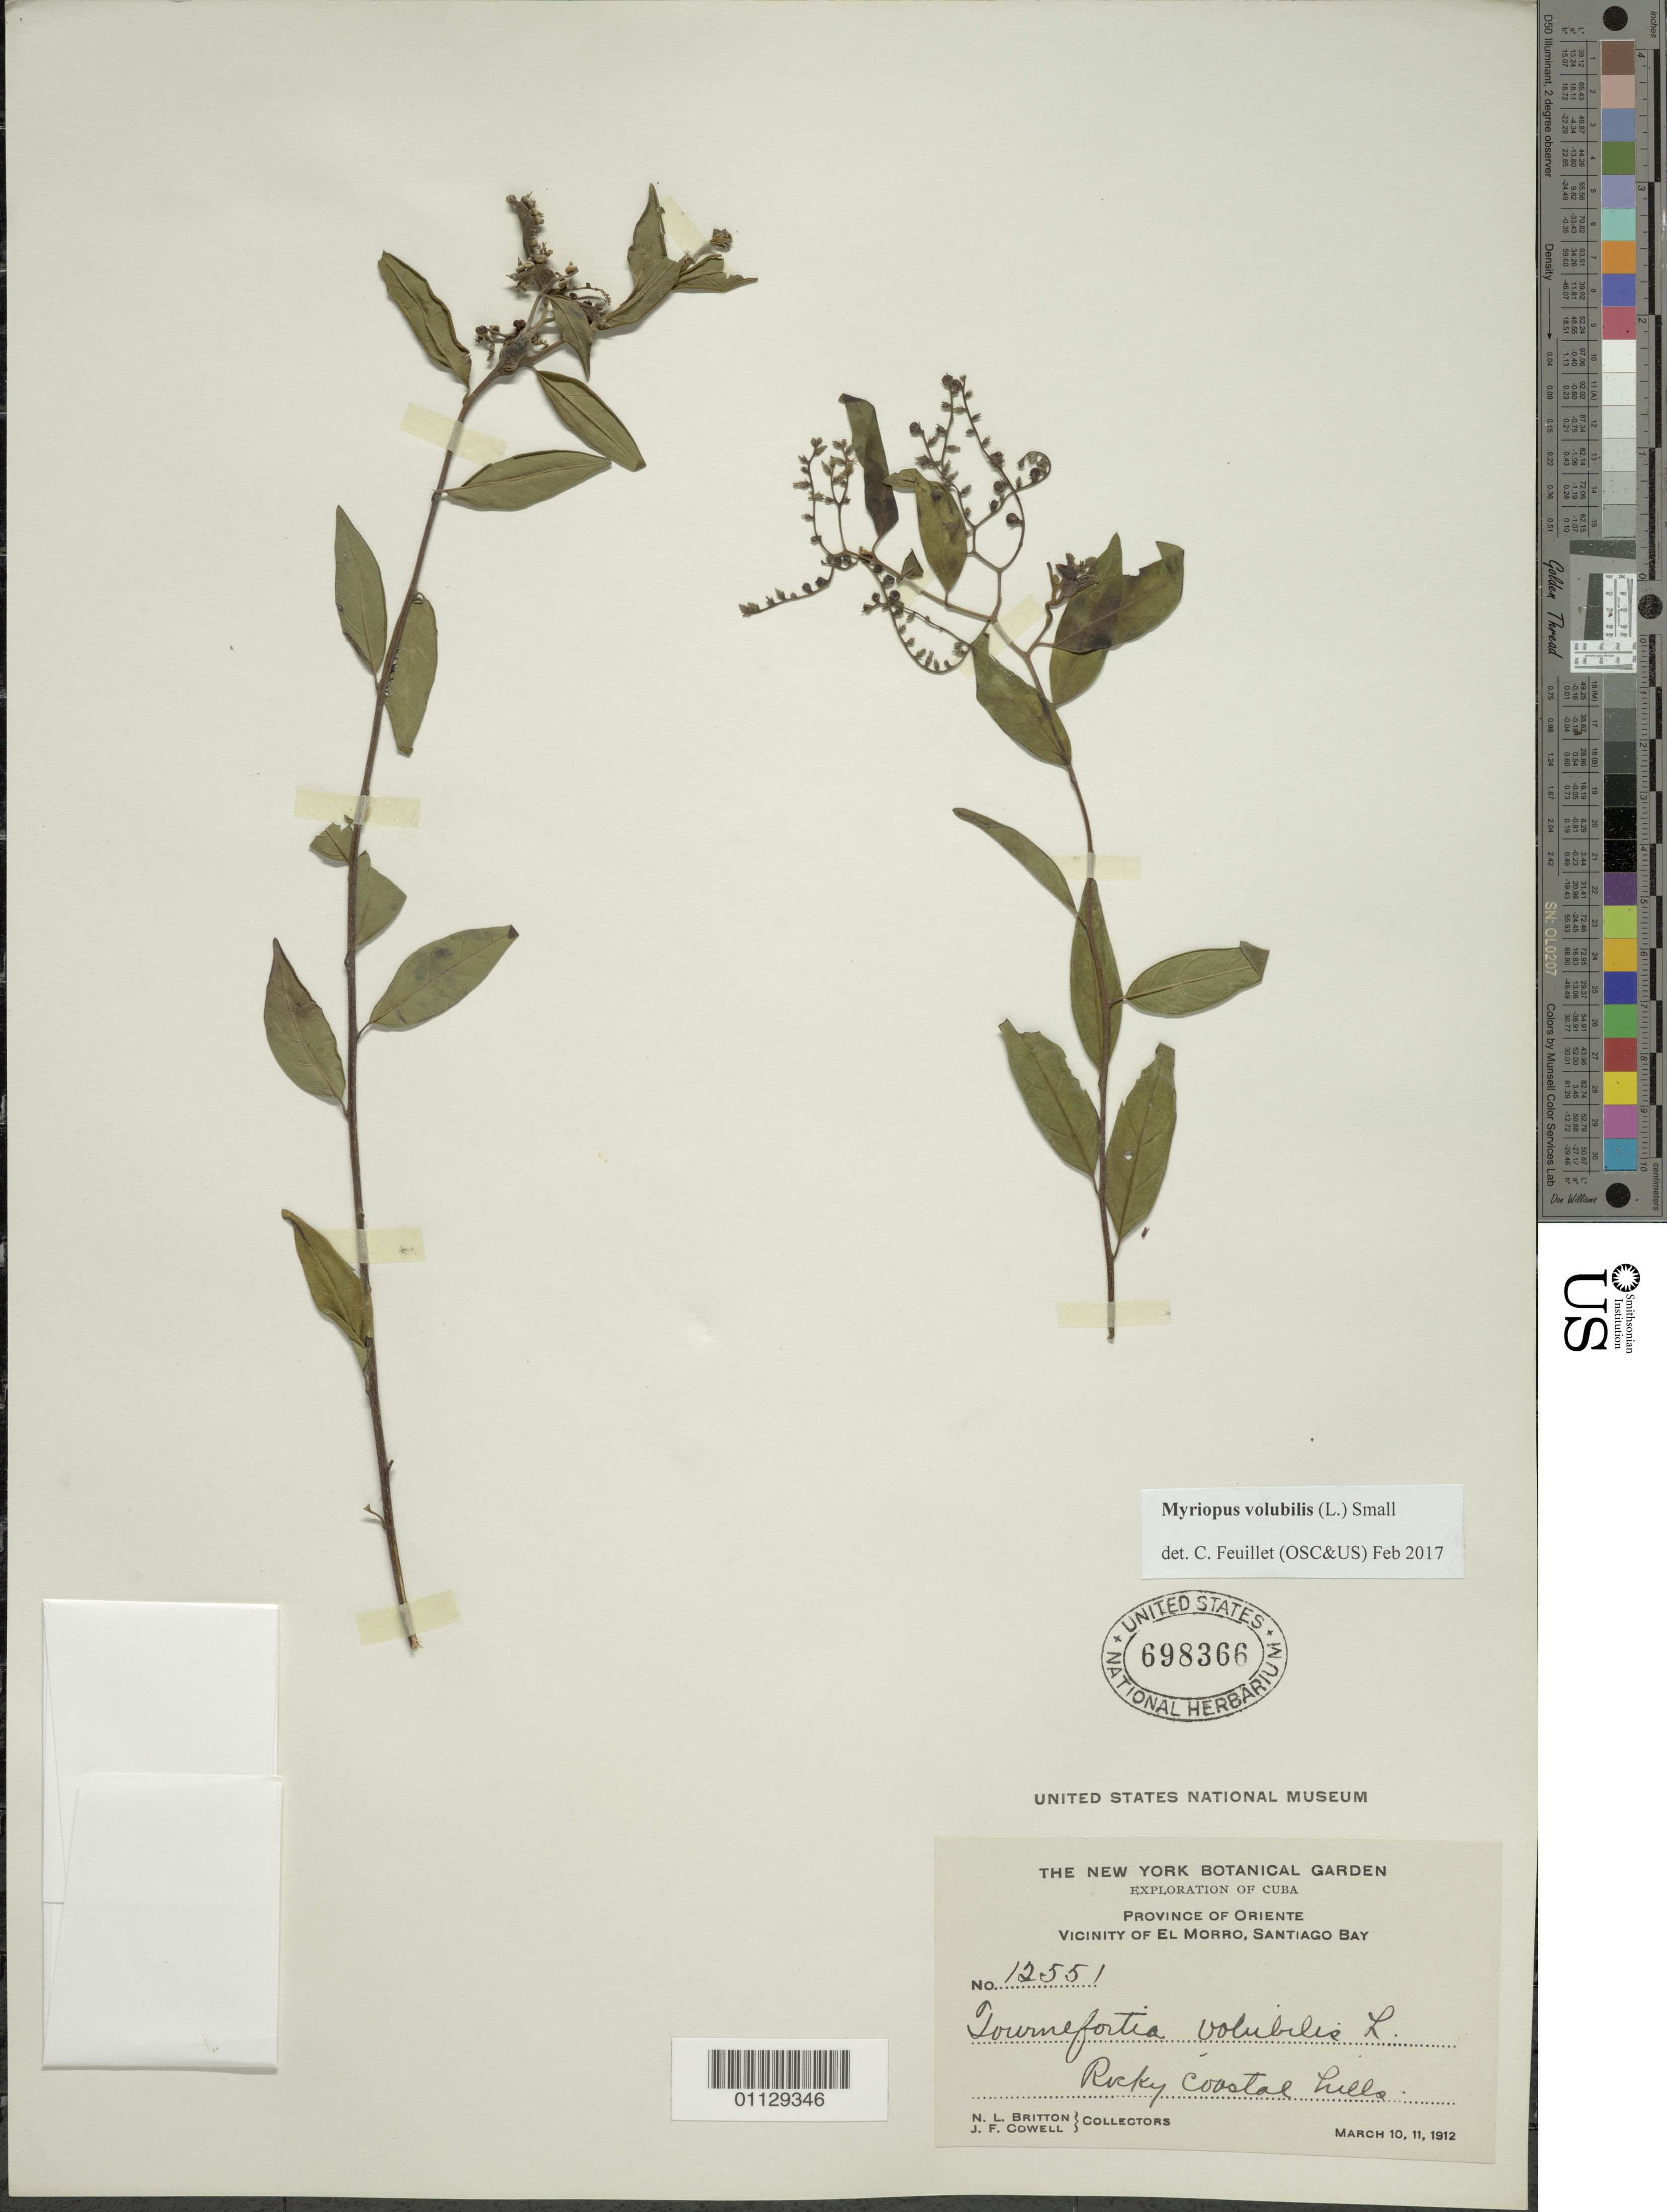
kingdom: Plantae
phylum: Tracheophyta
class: Magnoliopsida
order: Boraginales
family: Heliotropiaceae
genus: Myriopus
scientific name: Myriopus volubilis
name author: (L.) Small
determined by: Feuillet, C.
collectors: N. Britton & J. F. Cowell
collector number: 12551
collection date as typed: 10 Mar 1912 to 11 Mar 1912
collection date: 1912-03-10/1912-03-11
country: Cuba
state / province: Oriente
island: Cuba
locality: El Morro vicinity, Santiago Bay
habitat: Rocky coastal hills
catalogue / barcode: US 698366